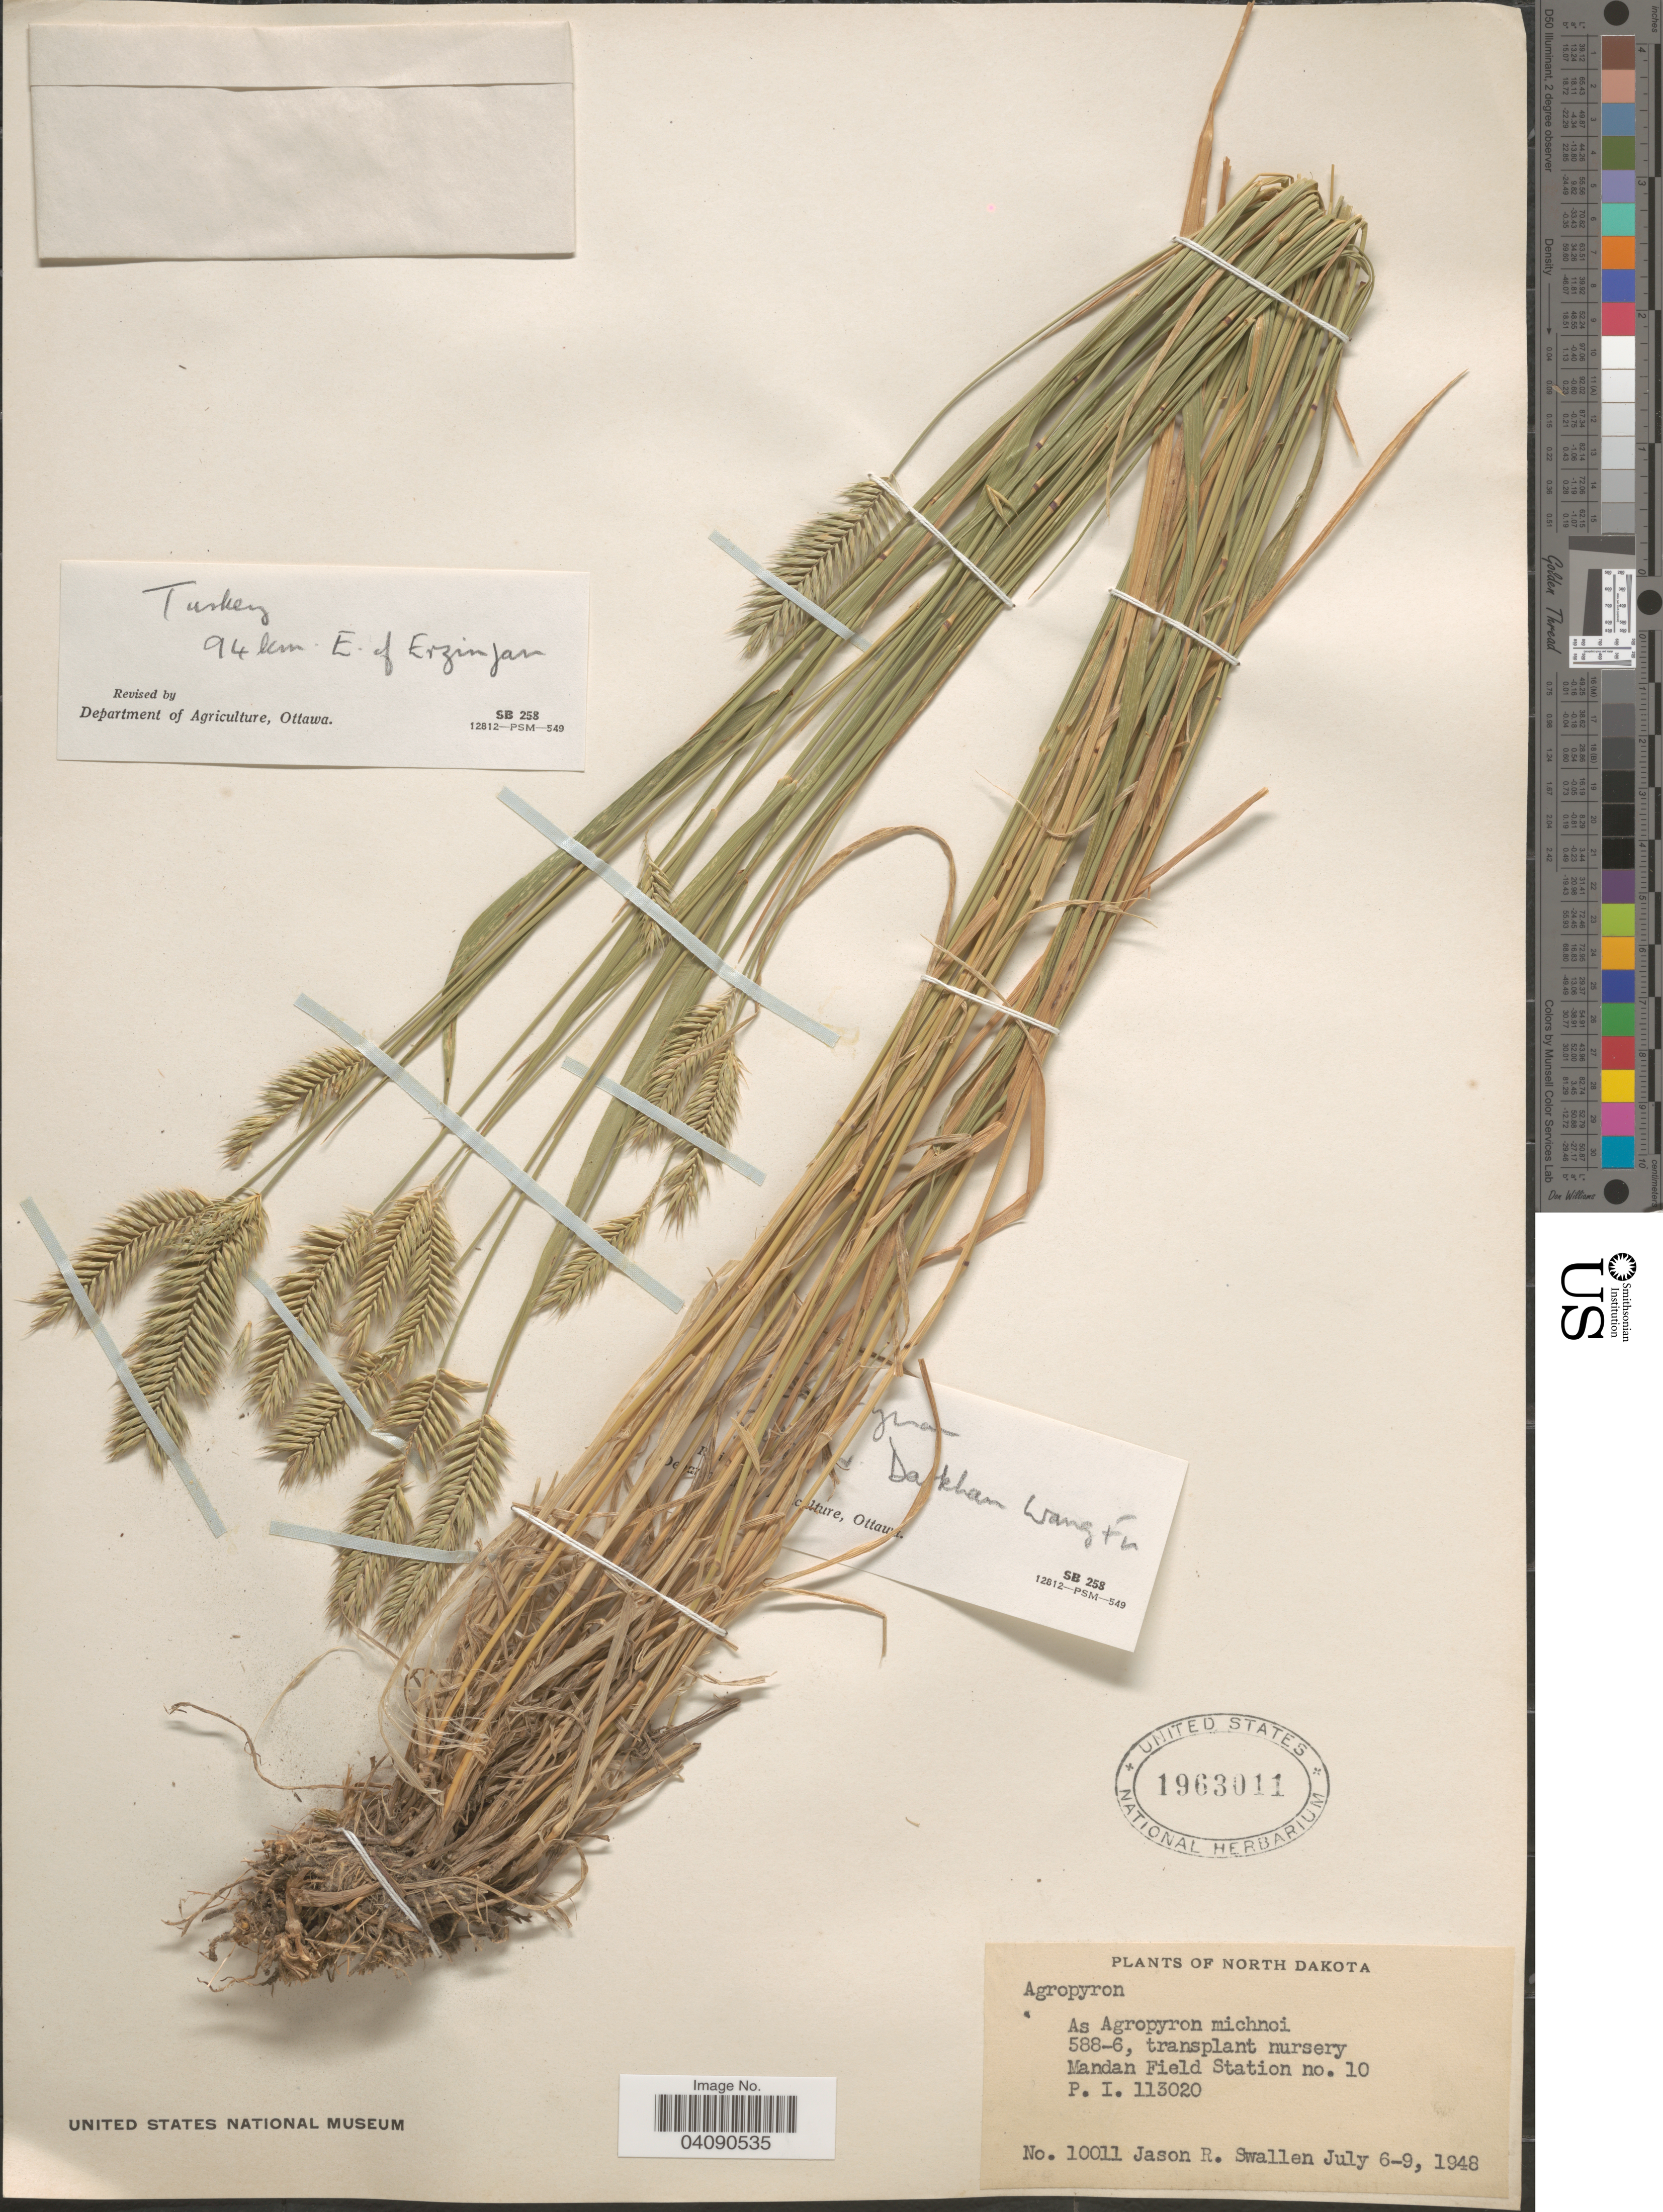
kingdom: Plantae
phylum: Tracheophyta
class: Liliopsida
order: Poales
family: Poaceae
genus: Agropyron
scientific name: Agropyron sp.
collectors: J. R. Swallen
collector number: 10011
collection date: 1948-07-06/1948-07-09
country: United States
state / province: North Dakota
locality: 588-6, transplant nursery. Mandan Field Station no. 10.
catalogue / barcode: US 1963011